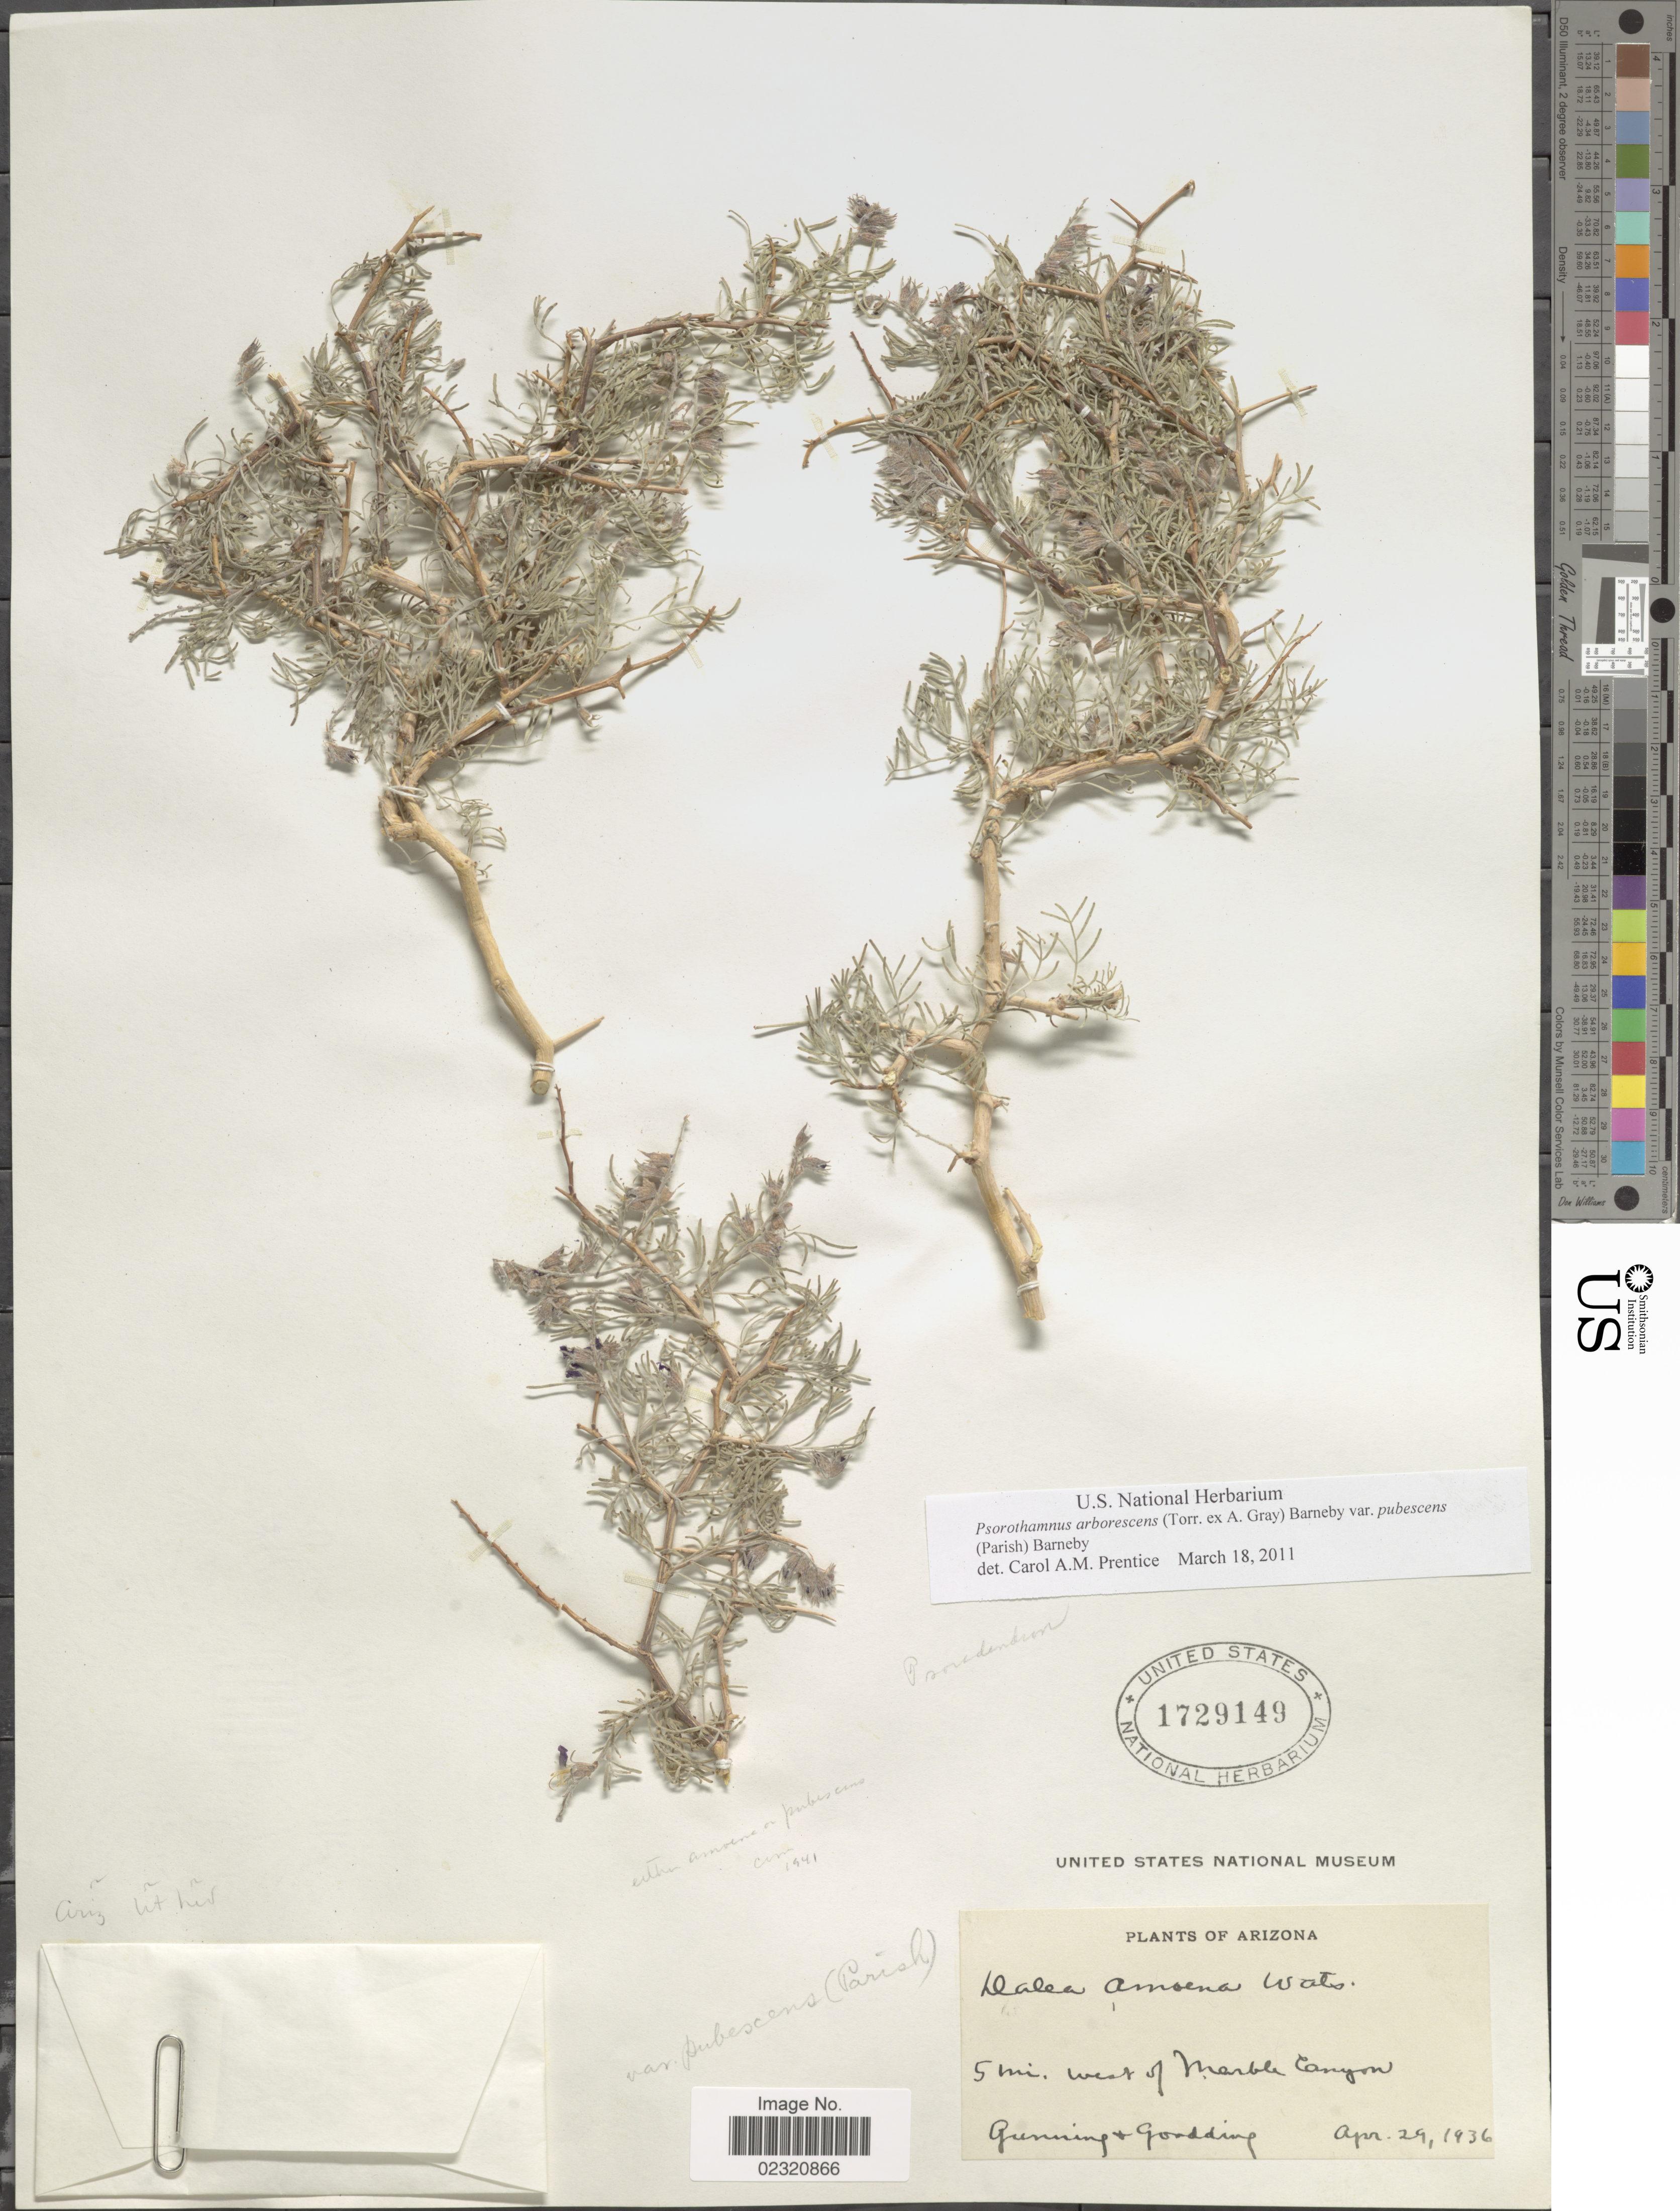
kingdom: Plantae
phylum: Tracheophyta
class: Magnoliopsida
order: Fabales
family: Fabaceae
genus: Psorothamnus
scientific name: Psorothamnus arborescens var. pubescens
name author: (Parish) Barneby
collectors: Gunning & Goodding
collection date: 1936-04-29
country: United States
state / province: Arizona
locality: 5 mi. west of Marble Canyon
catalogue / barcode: US 1729149